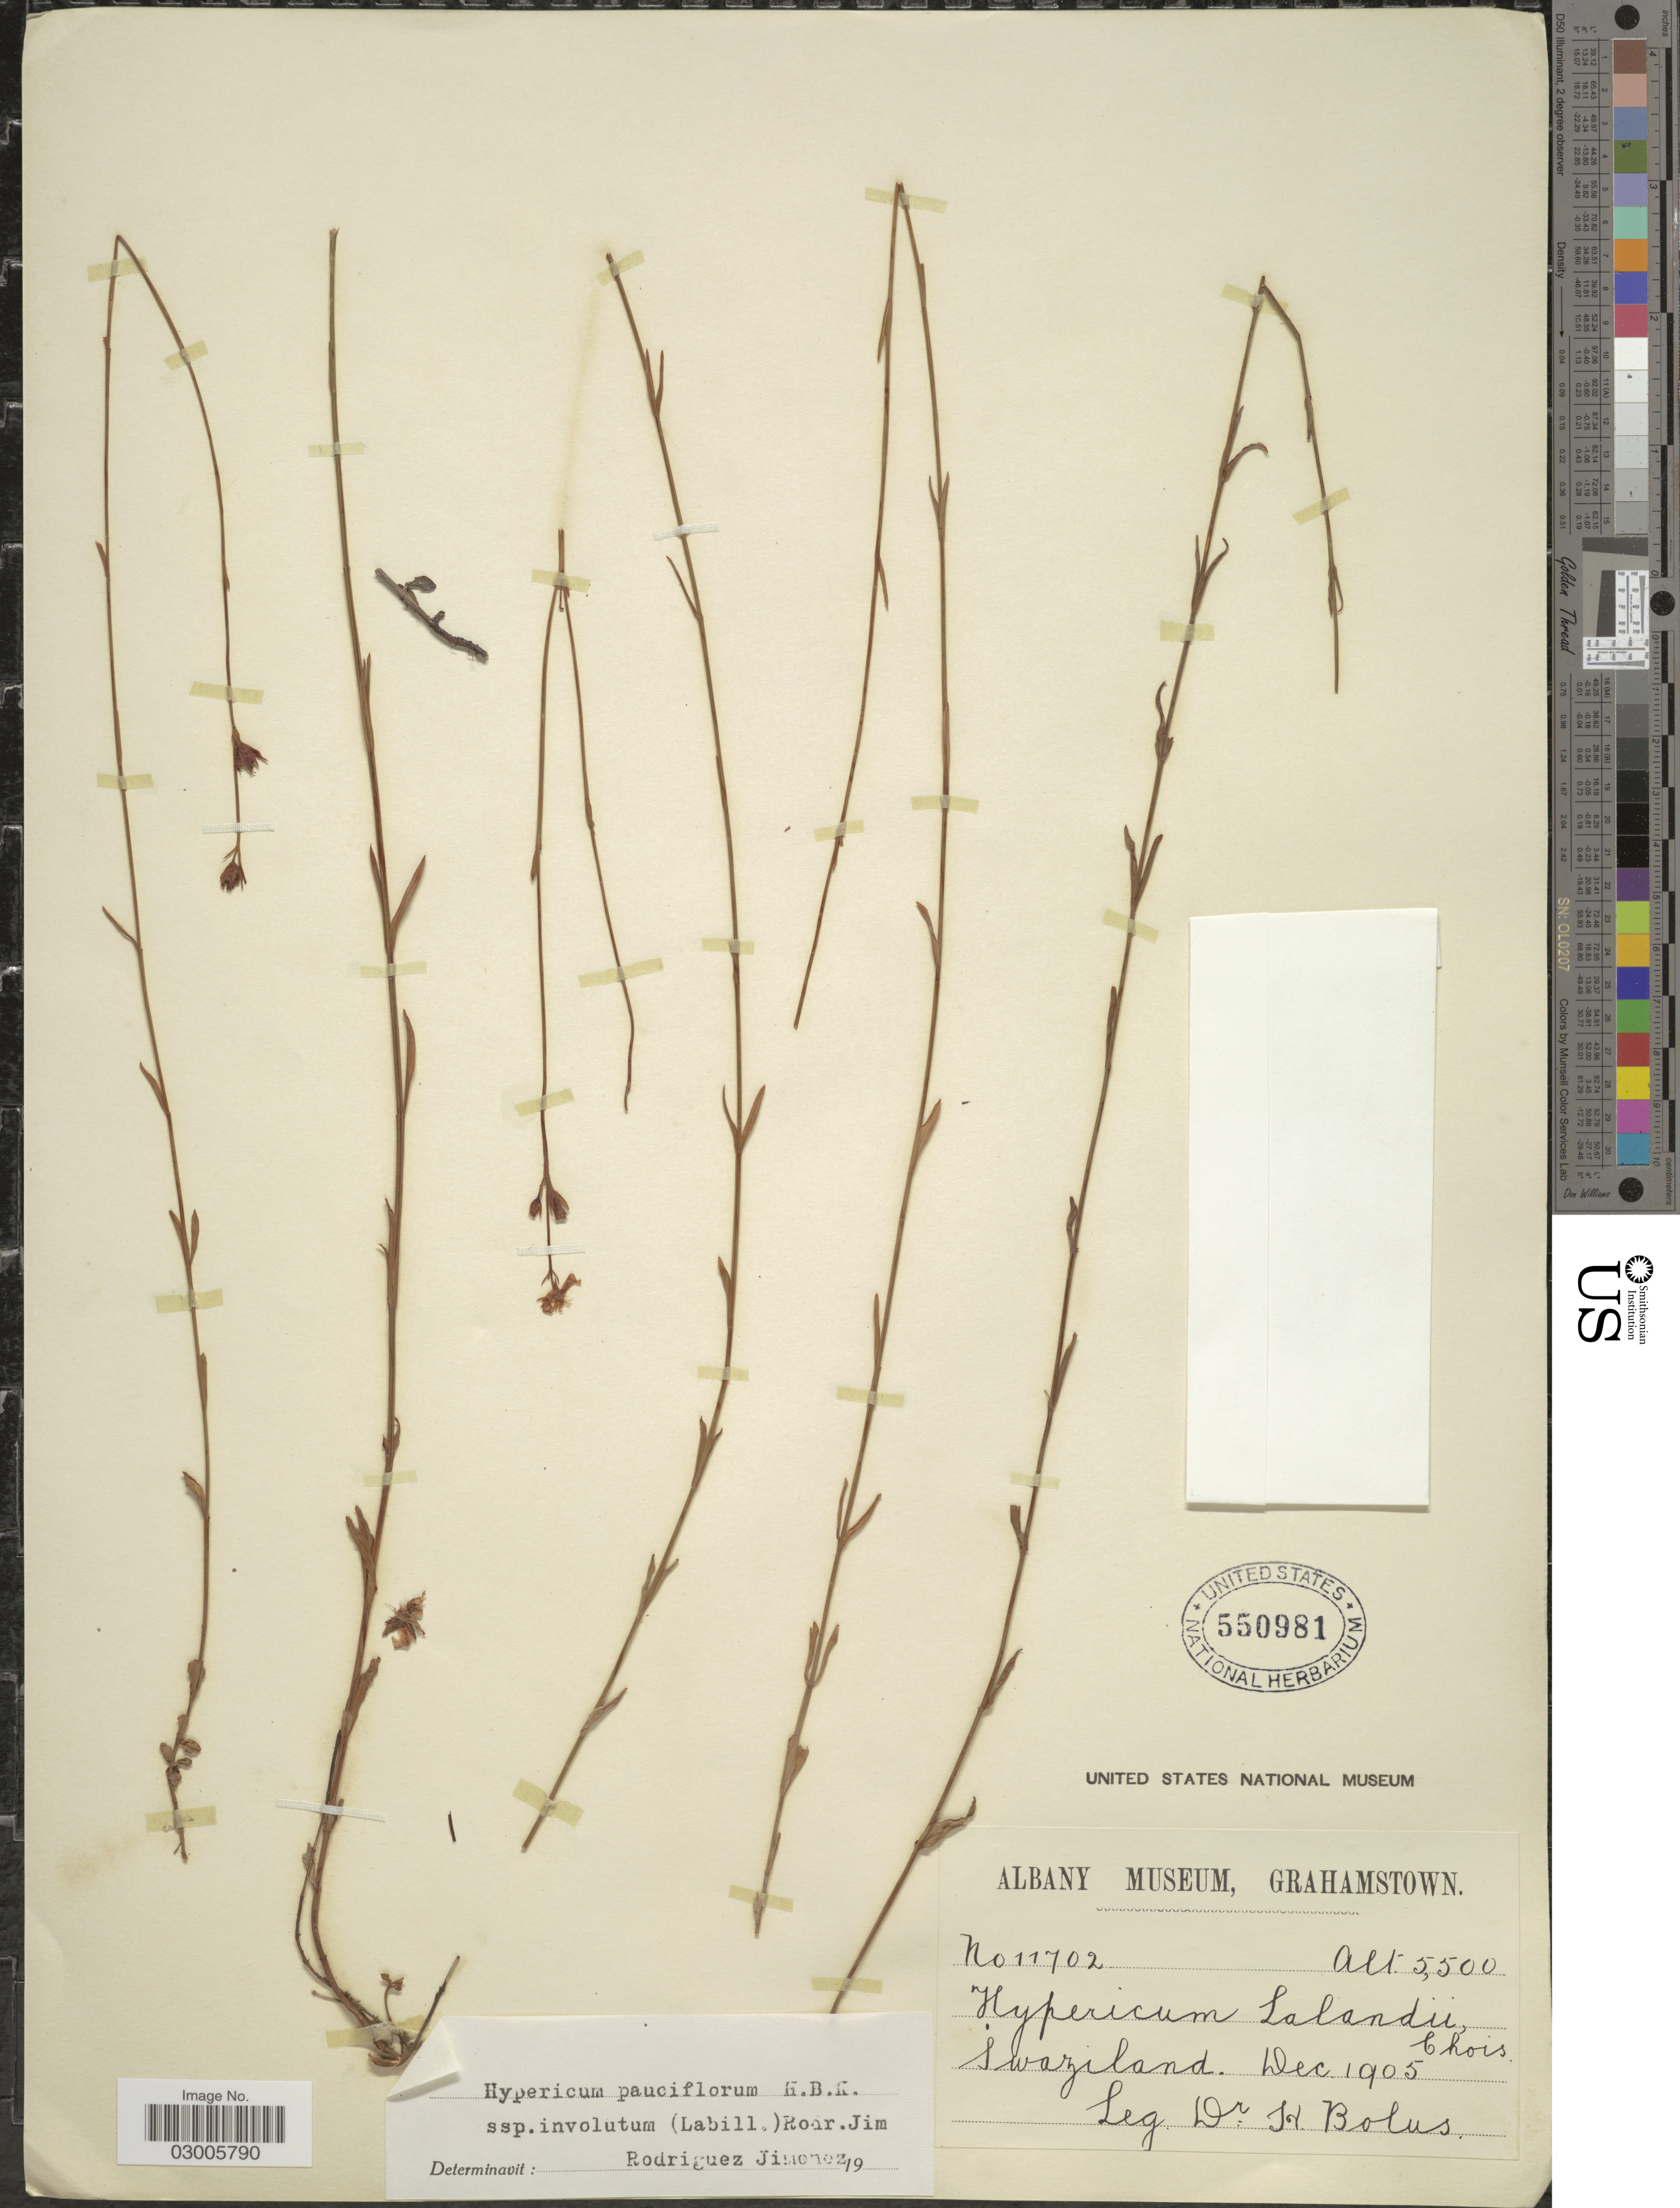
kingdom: Plantae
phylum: Tracheophyta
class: Magnoliopsida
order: Malpighiales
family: Hypericaceae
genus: Hypericum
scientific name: Hypericum pauciflorum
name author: Kunth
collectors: H. Bolus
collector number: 11702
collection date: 1905-12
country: Eswatini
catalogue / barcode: US 550981